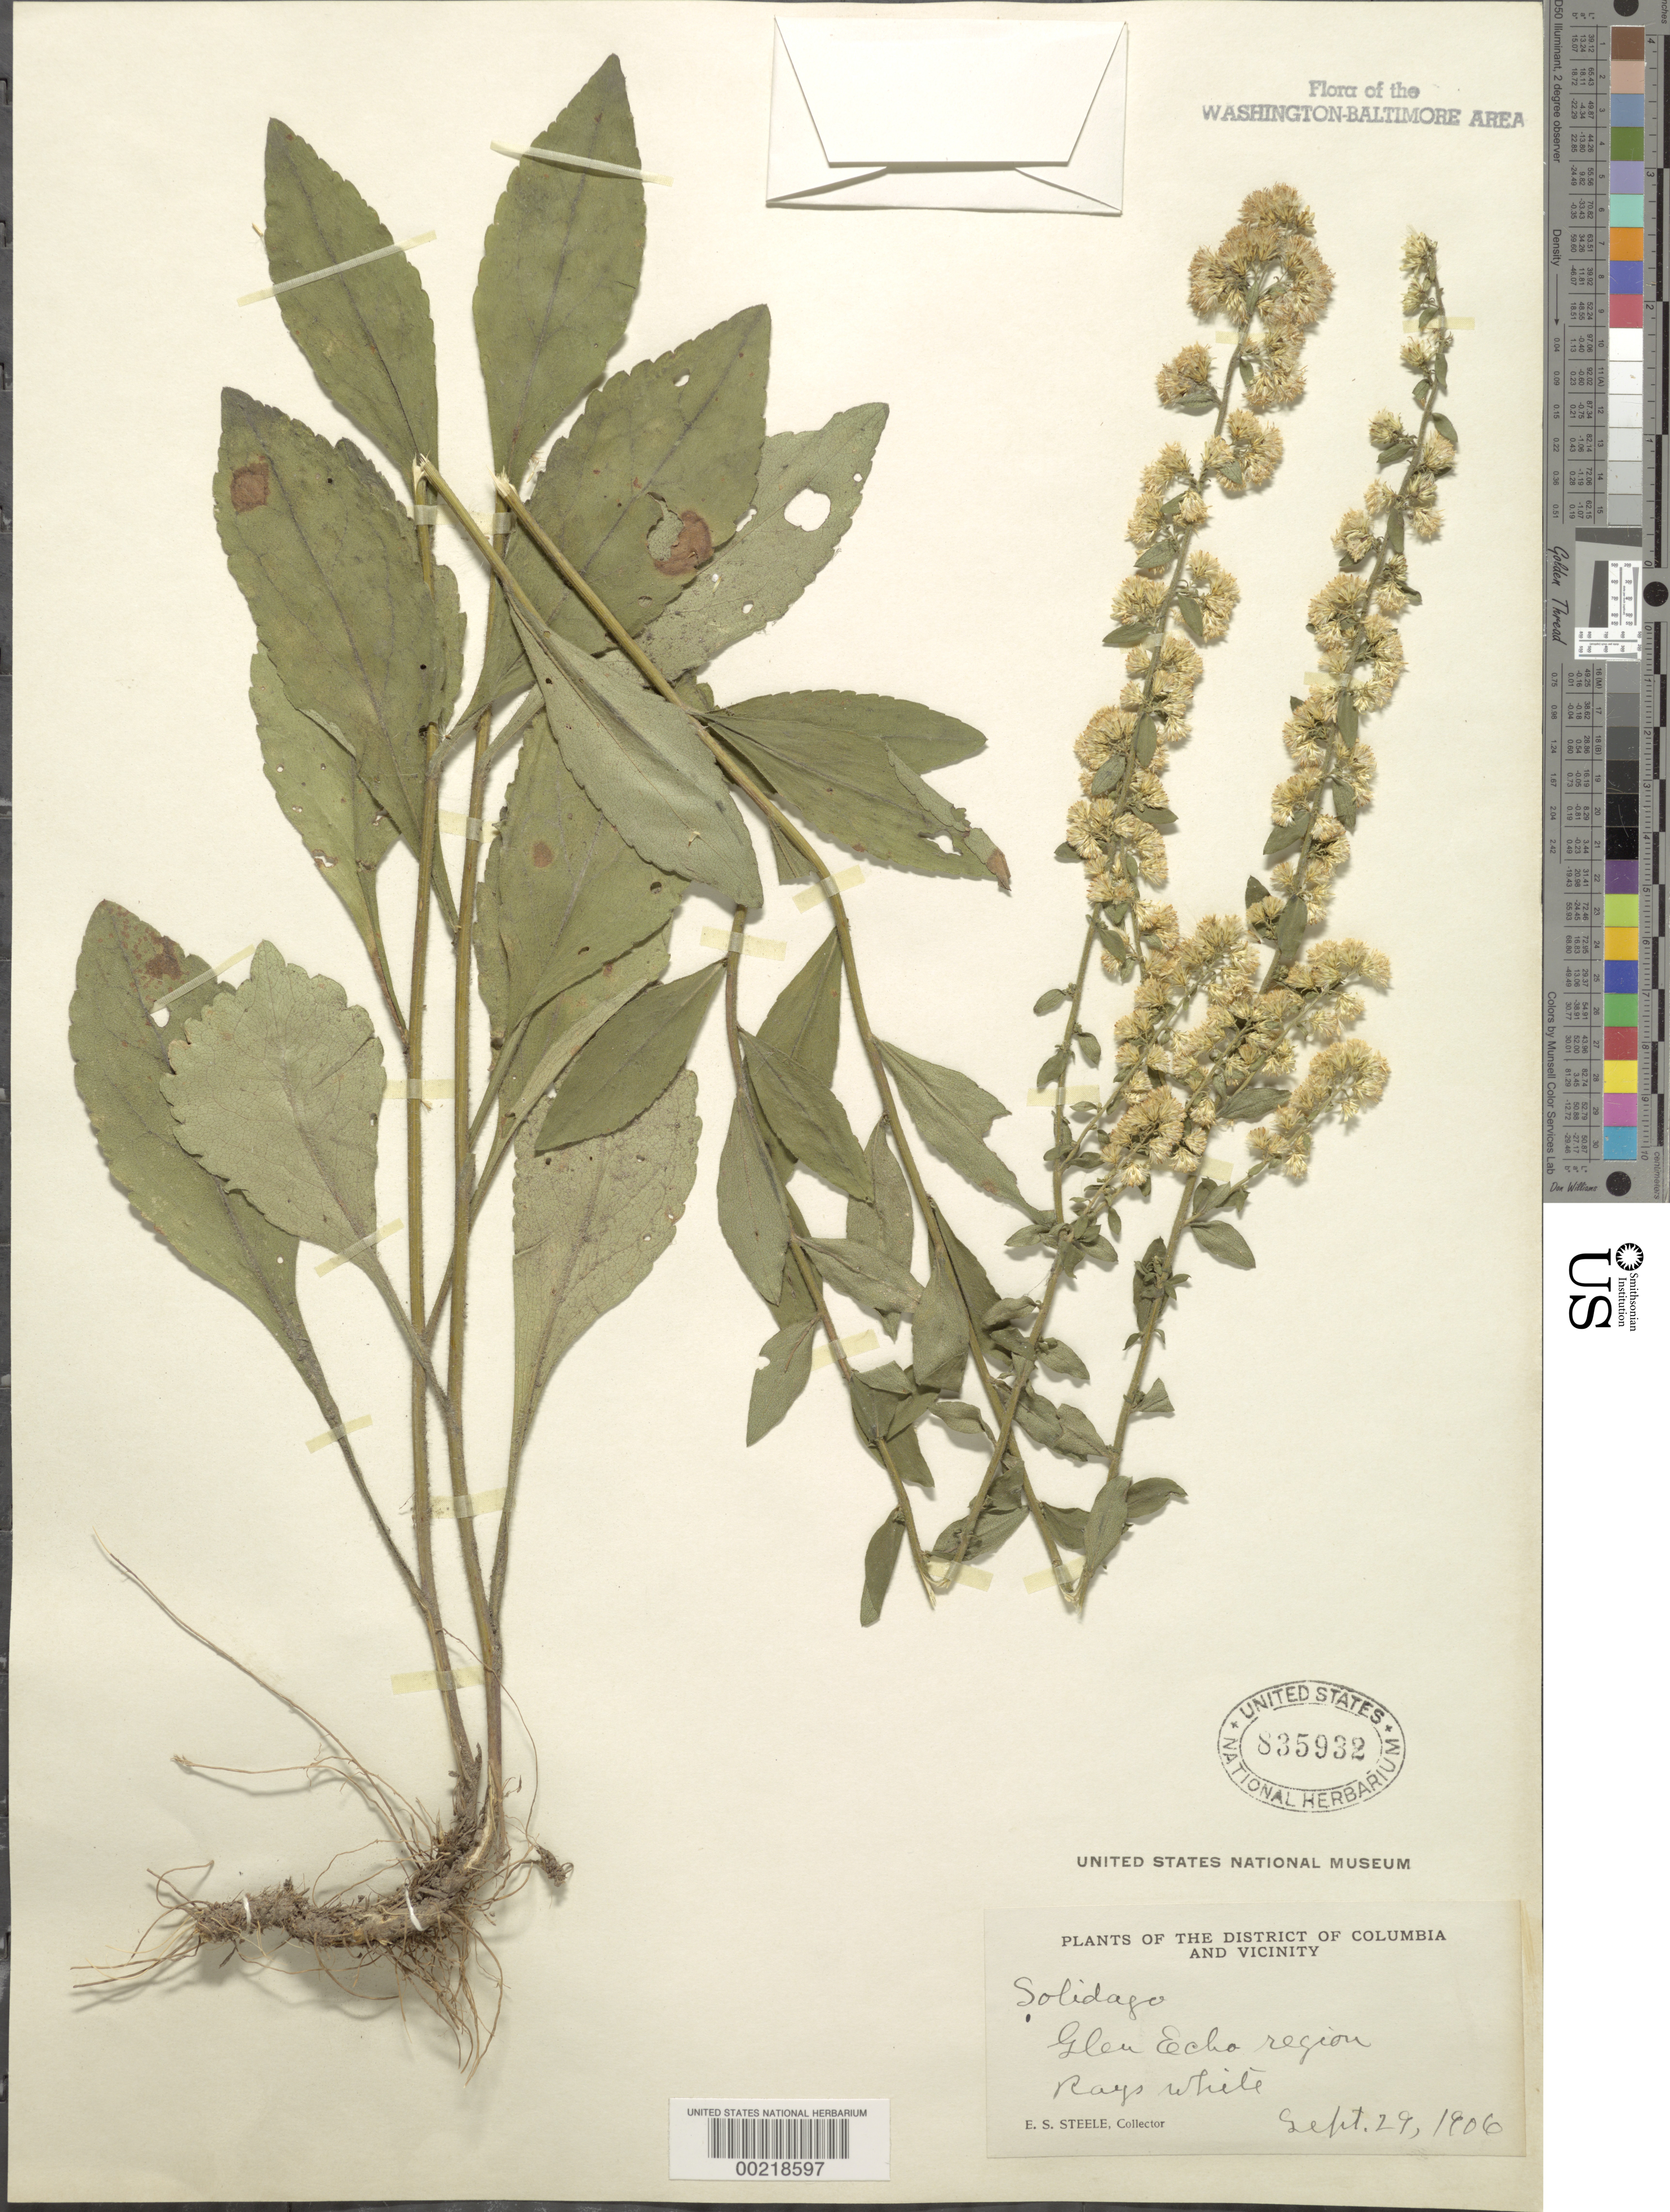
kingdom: Plantae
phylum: Tracheophyta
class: Magnoliopsida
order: Asterales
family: Asteraceae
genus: Solidago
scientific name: Solidago bicolor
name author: L.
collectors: E. Steele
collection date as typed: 29 Sep 1906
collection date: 1906-09-29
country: United States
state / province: Maryland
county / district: Montgomery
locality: Glen Echo Region C. & O. Canal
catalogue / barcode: US 835932